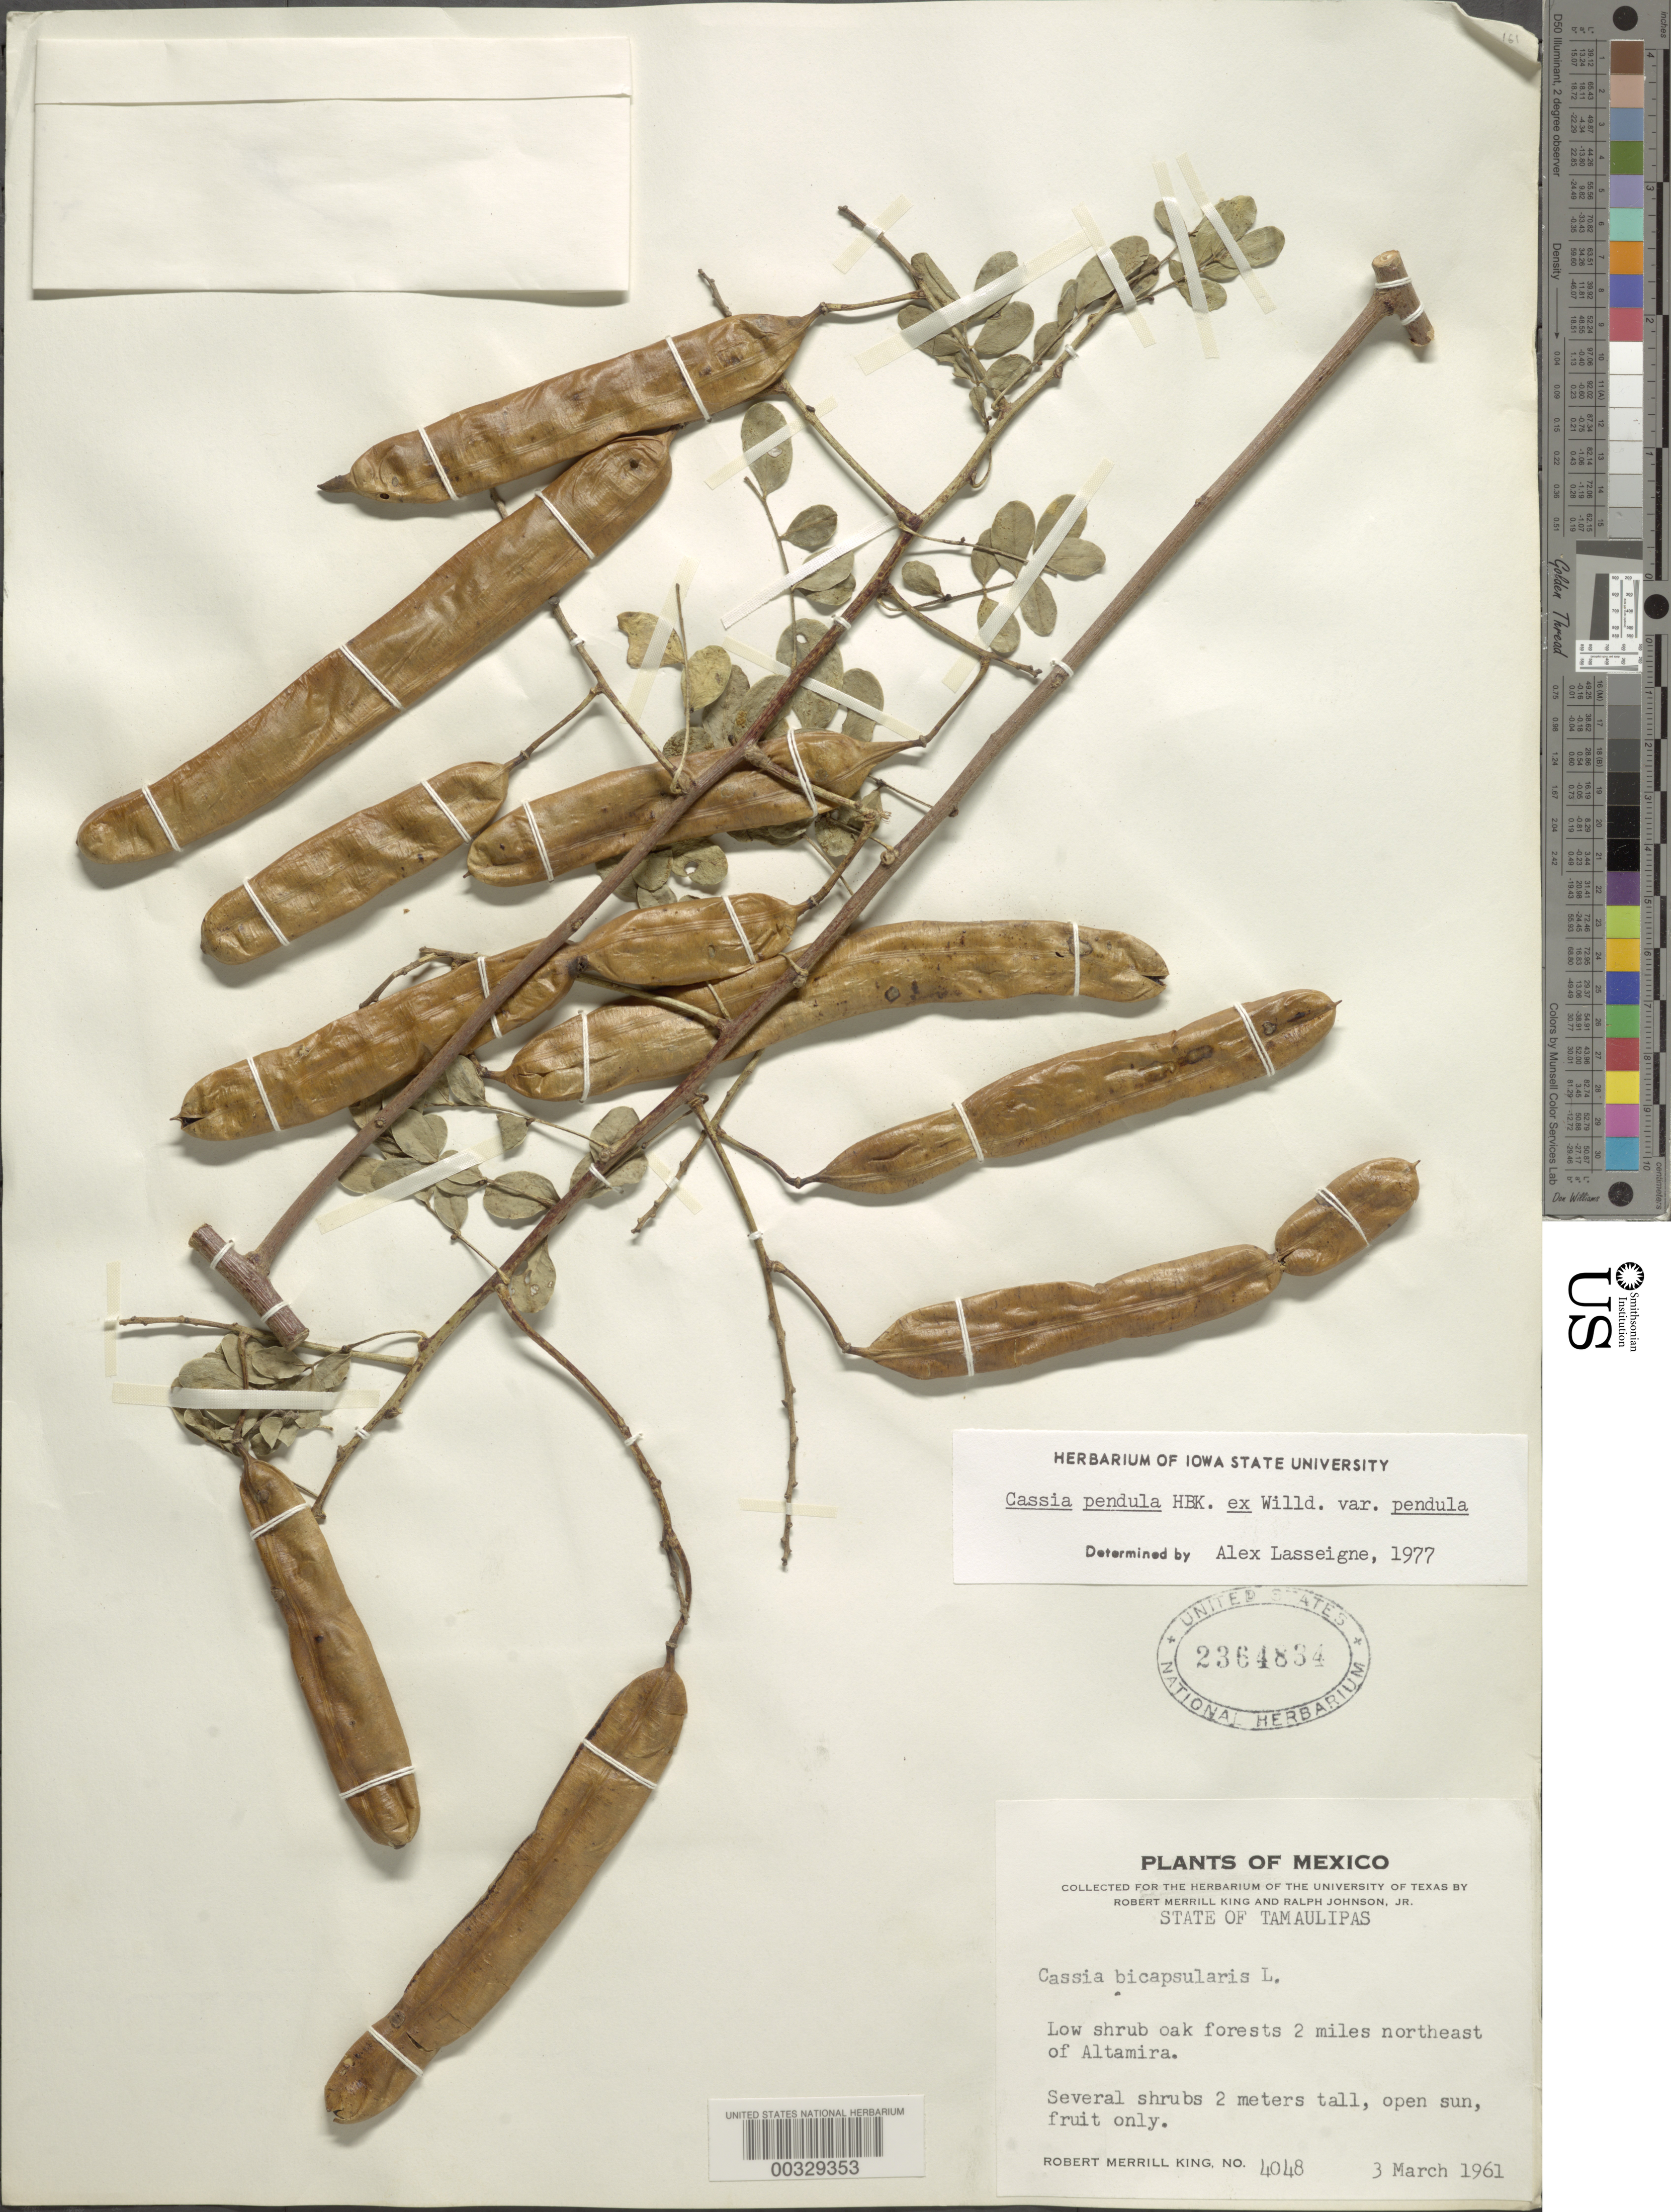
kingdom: Plantae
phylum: Tracheophyta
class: Magnoliopsida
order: Fabales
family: Fabaceae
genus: Senna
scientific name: Senna pendula var. pendula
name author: (Humb. & Bonpl. ex Willd.) H.S. Irwin & Barneby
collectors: R. M. King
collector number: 4048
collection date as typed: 03 Mar 1961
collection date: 1961-03-03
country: Mexico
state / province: Tamaulipas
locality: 2 mi NE of Altamira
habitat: Low shrub oak forests; open sun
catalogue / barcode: US 2364834